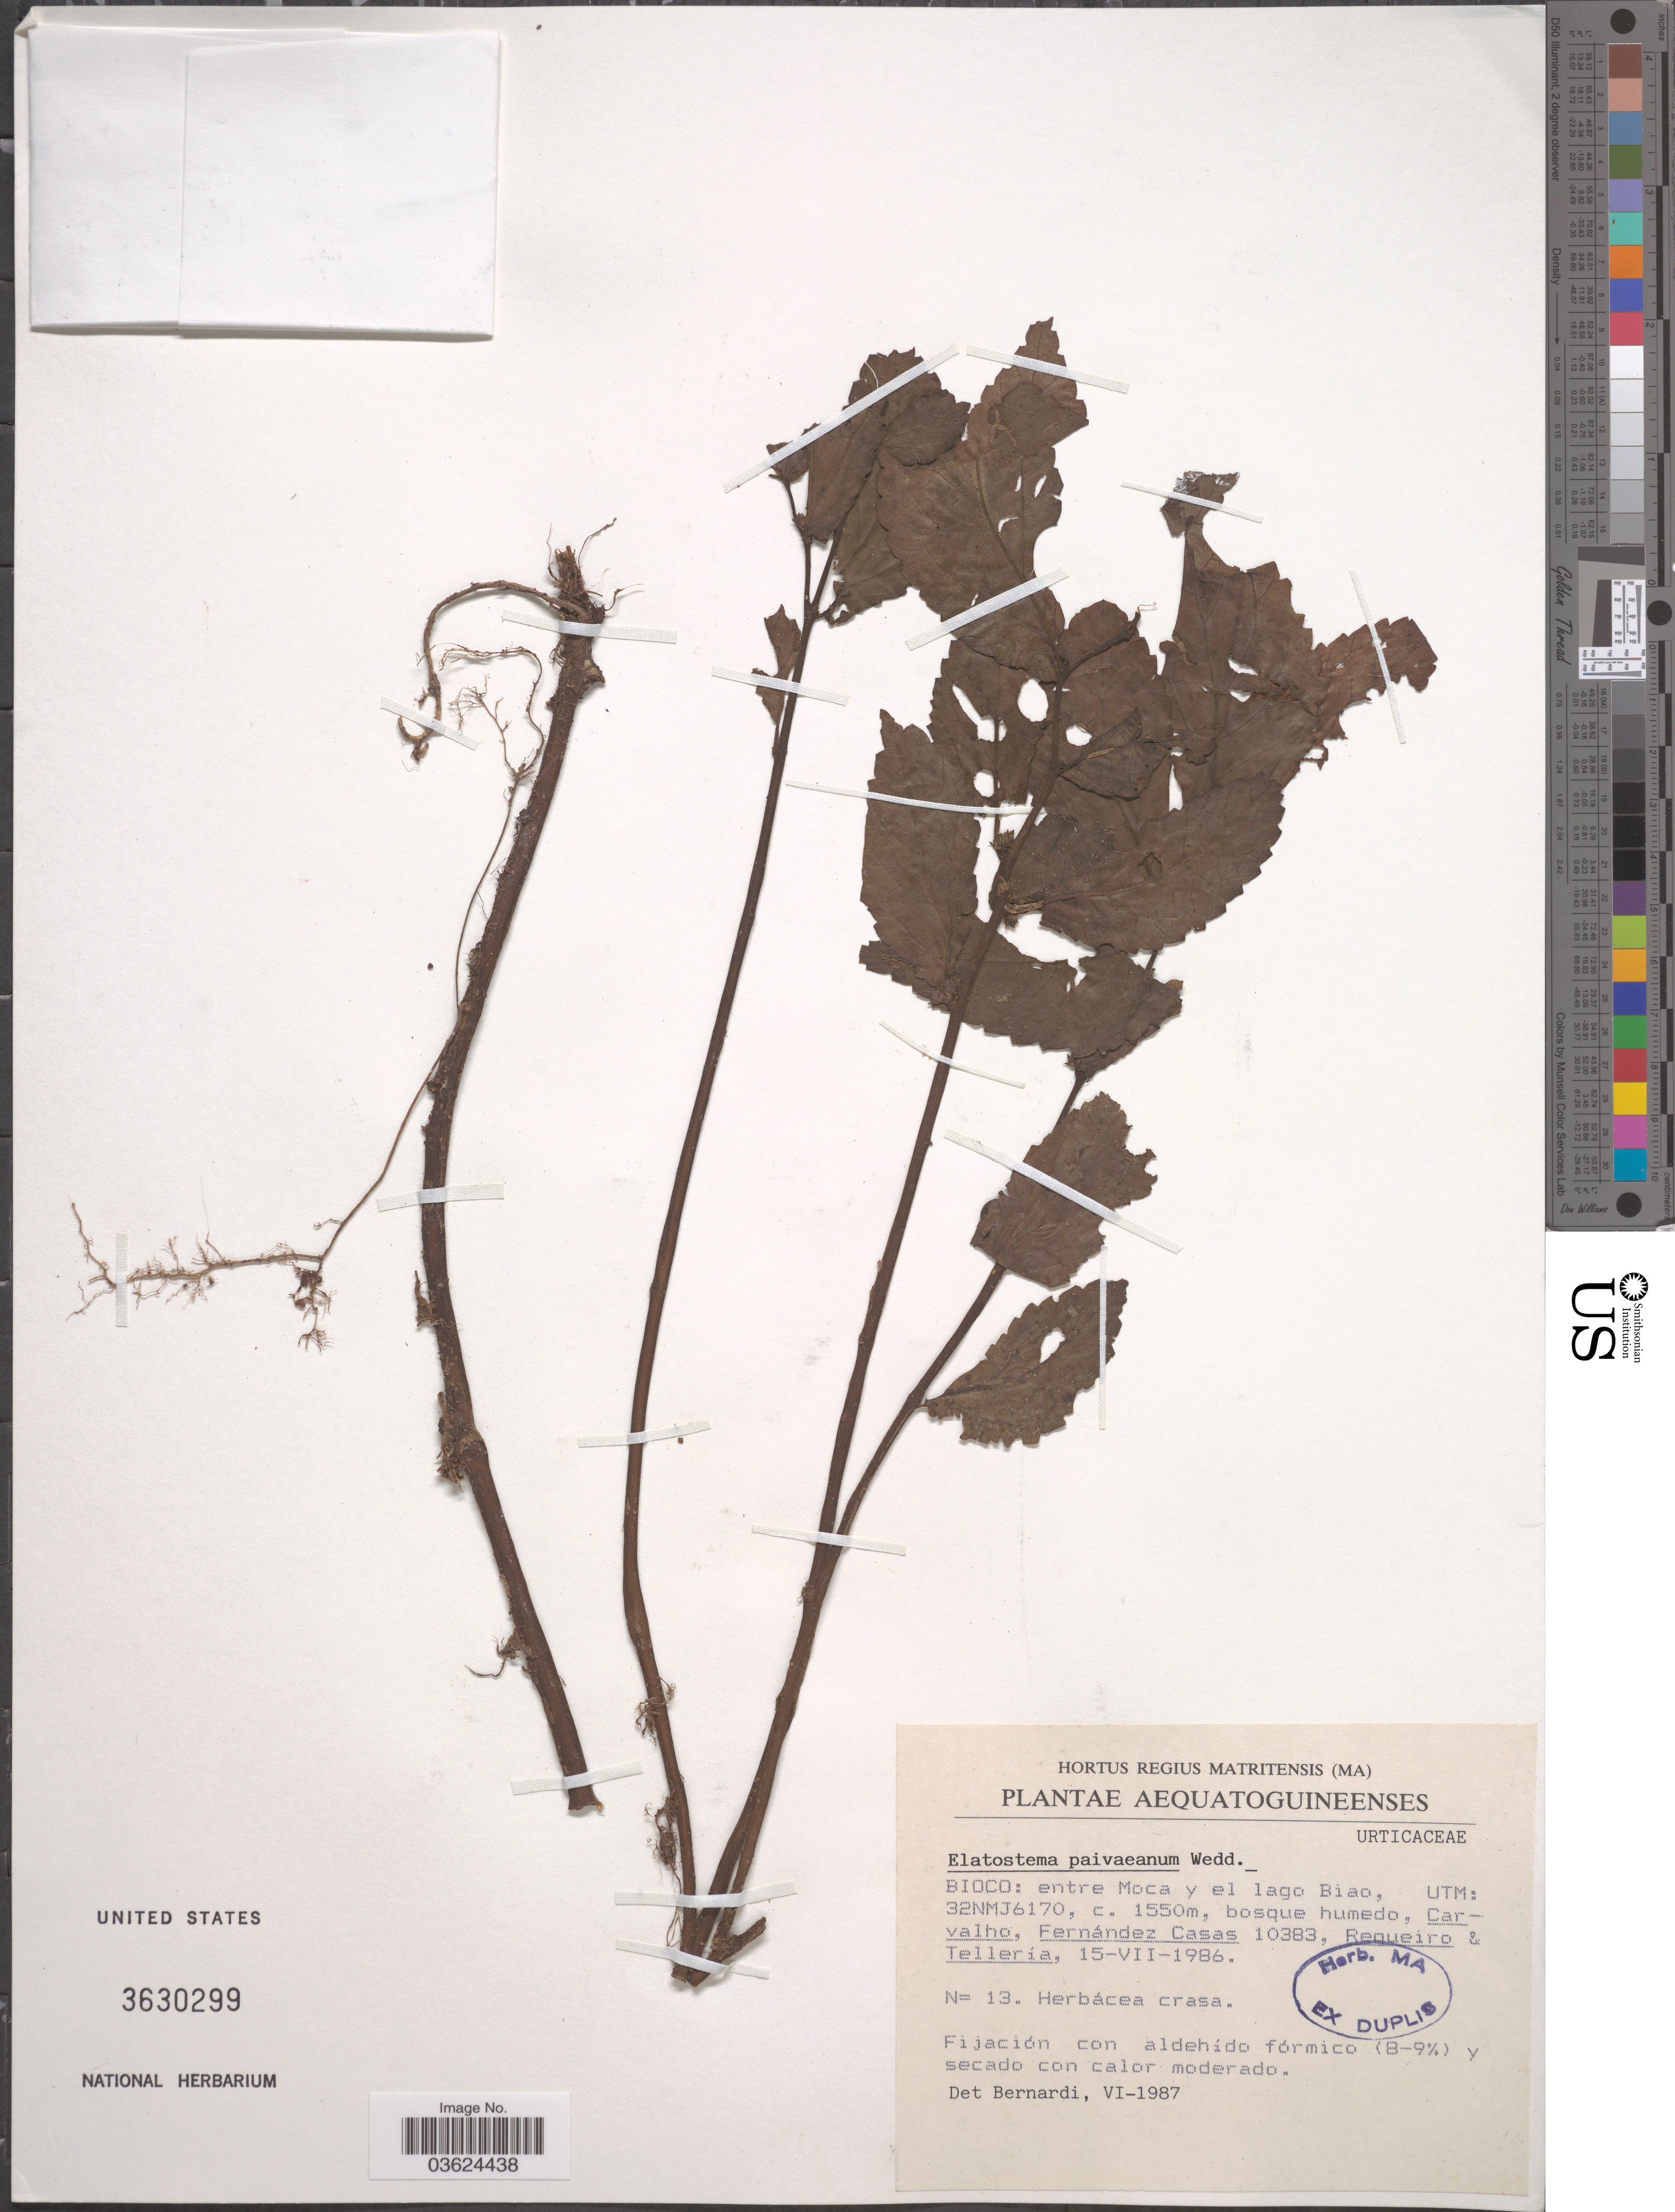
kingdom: Plantae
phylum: Tracheophyta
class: Magnoliopsida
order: Rosales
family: Urticaceae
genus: Elatostema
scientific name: Elatostema paivaeanum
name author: Wedd.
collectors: Carvalho, --, F. Casas, -. Regueiro & -. Telleria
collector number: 10383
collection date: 1986-07-15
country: Equatorial Guinea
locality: Æquatoguineenses. Bioco: entre Moca y el lago Biao, UTM: 32NMJ6170.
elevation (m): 1550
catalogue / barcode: US 3630299